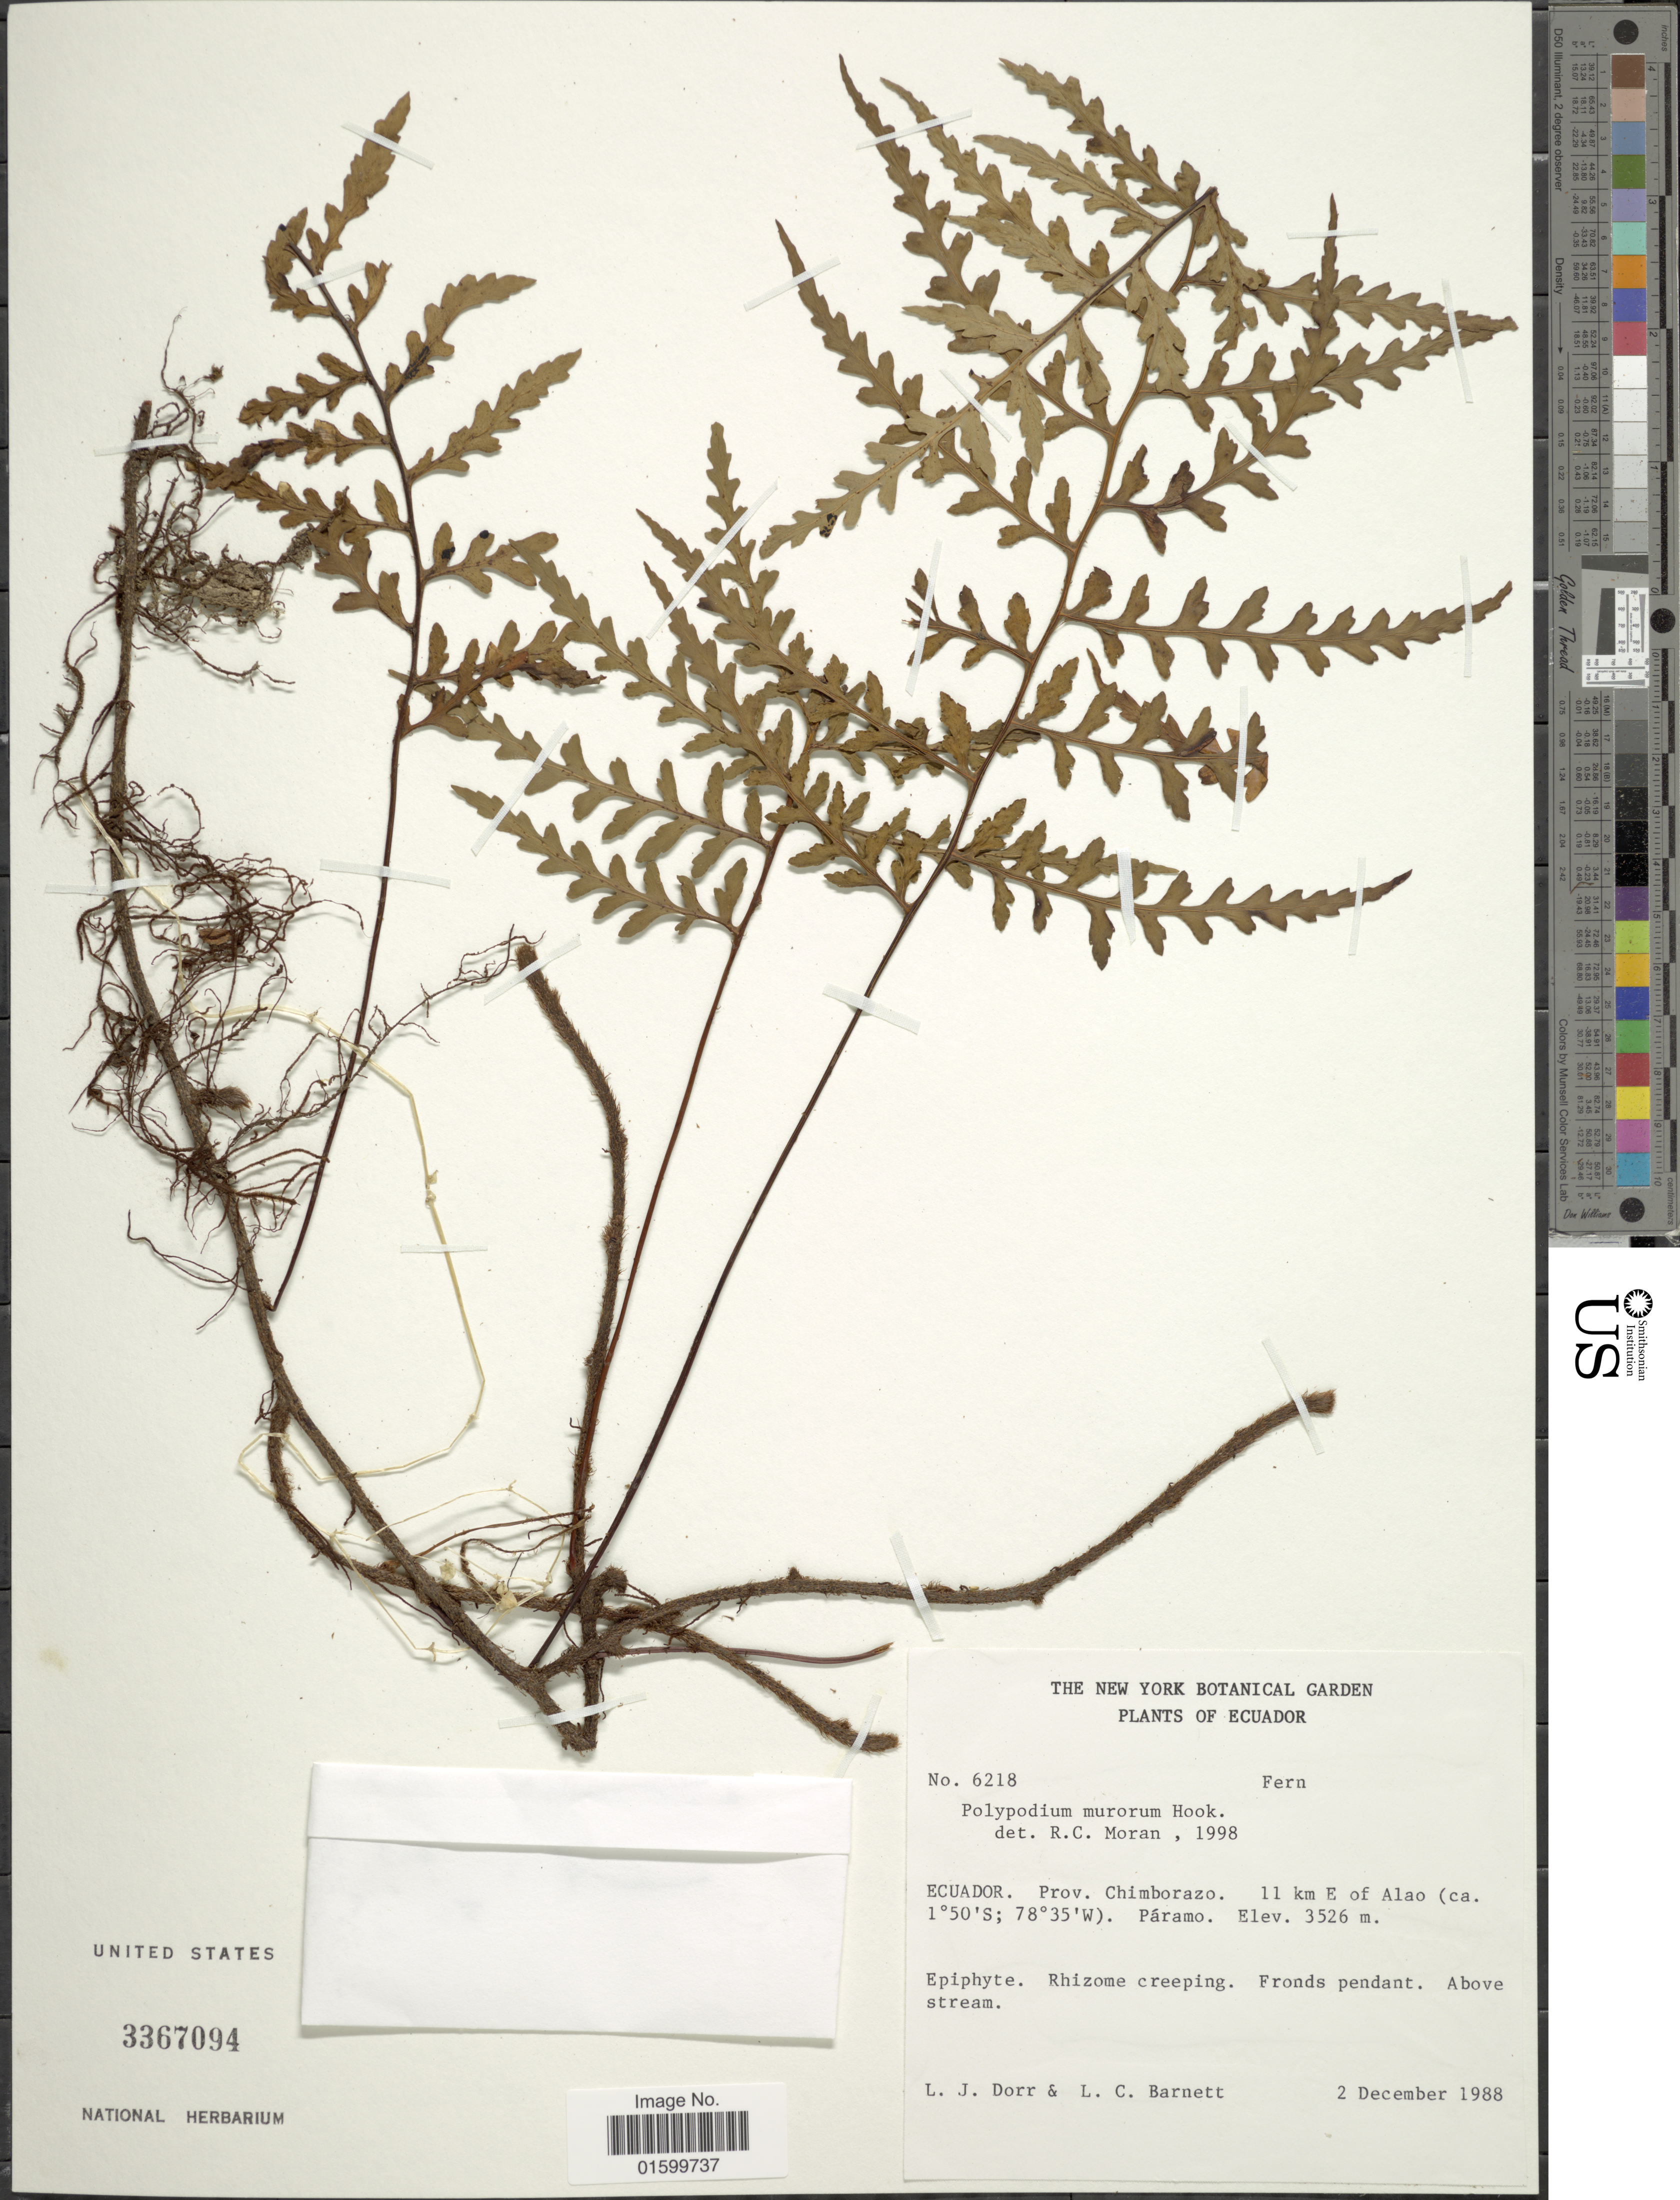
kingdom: Plantae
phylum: Tracheophyta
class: Polypodiopsida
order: Polypodiales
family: Polypodiaceae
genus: Pleopeltis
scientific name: Pleopeltis murorum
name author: (Hook.) A.R. Sm. & Tejero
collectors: L. J. Dorr & L. C. Barnett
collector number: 6218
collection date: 1988-12-02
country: Ecuador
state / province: Chimborazo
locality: Prov. Chimborazo, 11 km E of Alao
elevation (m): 3526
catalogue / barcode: US 3367094